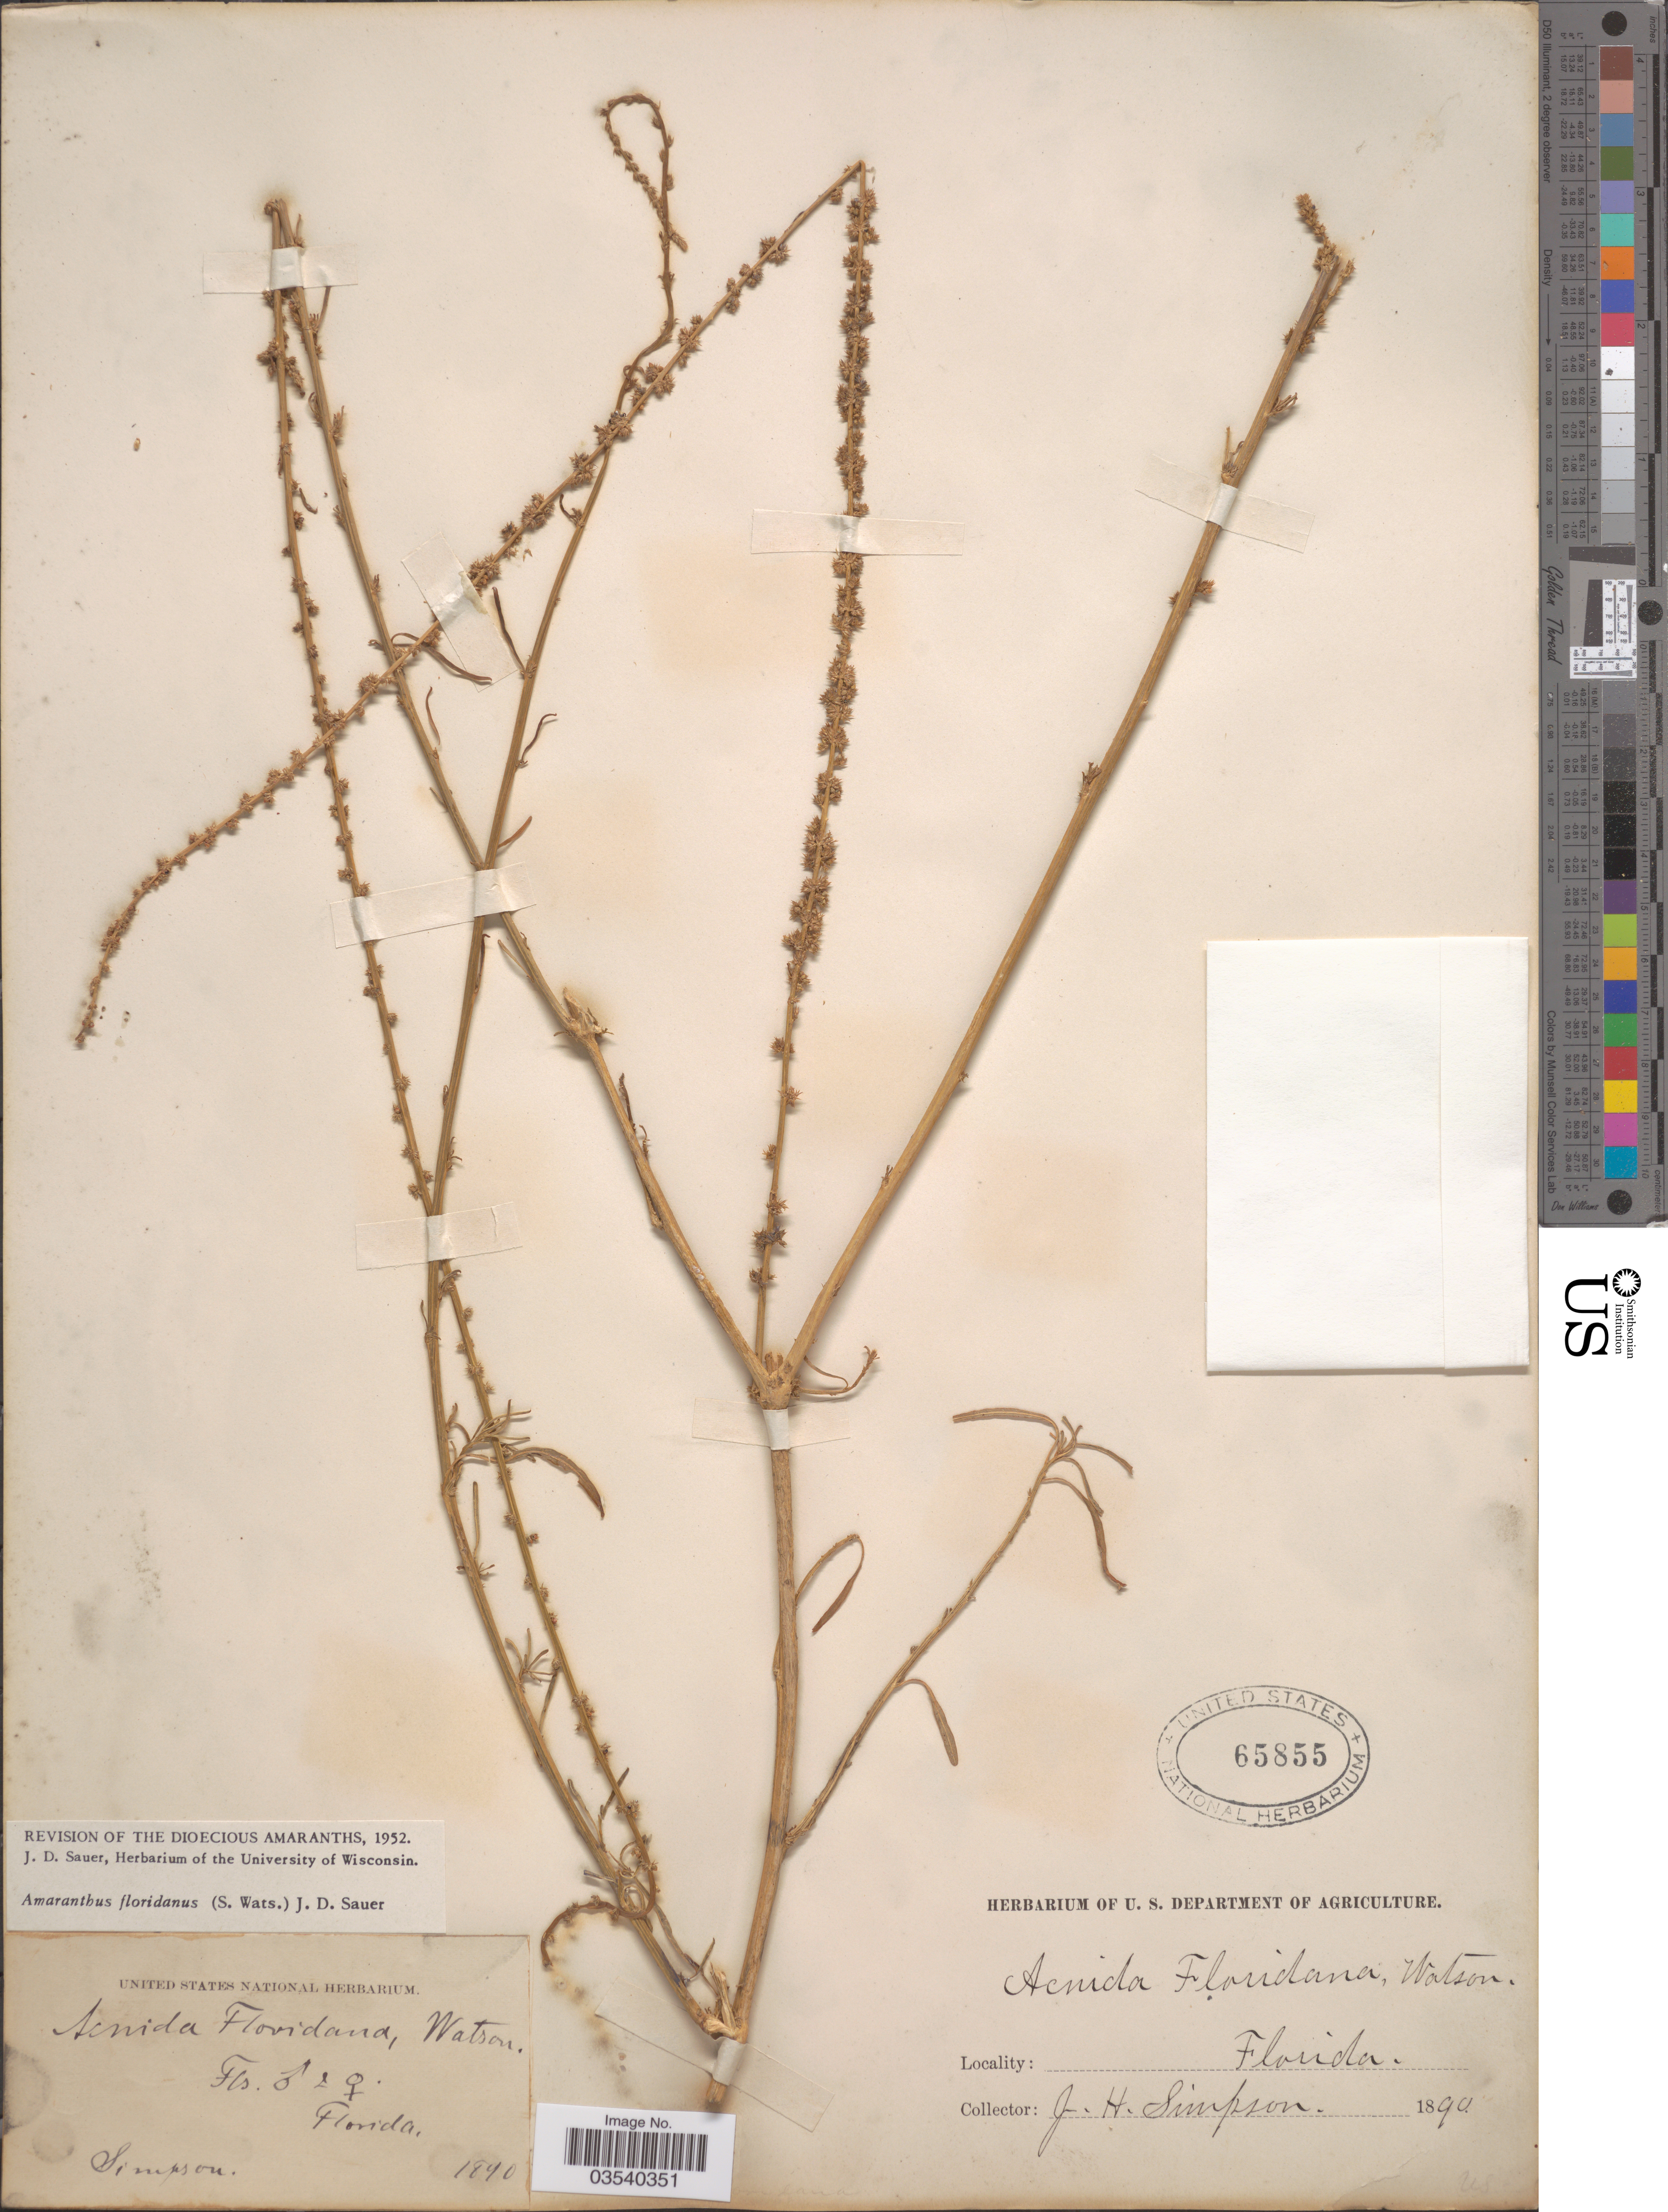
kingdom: Plantae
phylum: Tracheophyta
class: Magnoliopsida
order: Caryophyllales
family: Amaranthaceae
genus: Amaranthus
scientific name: Amaranthus floridanus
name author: (S. Watson) J.D. Sauer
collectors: J. H. Simpson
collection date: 1890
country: United States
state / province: Florida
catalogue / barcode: US 65855